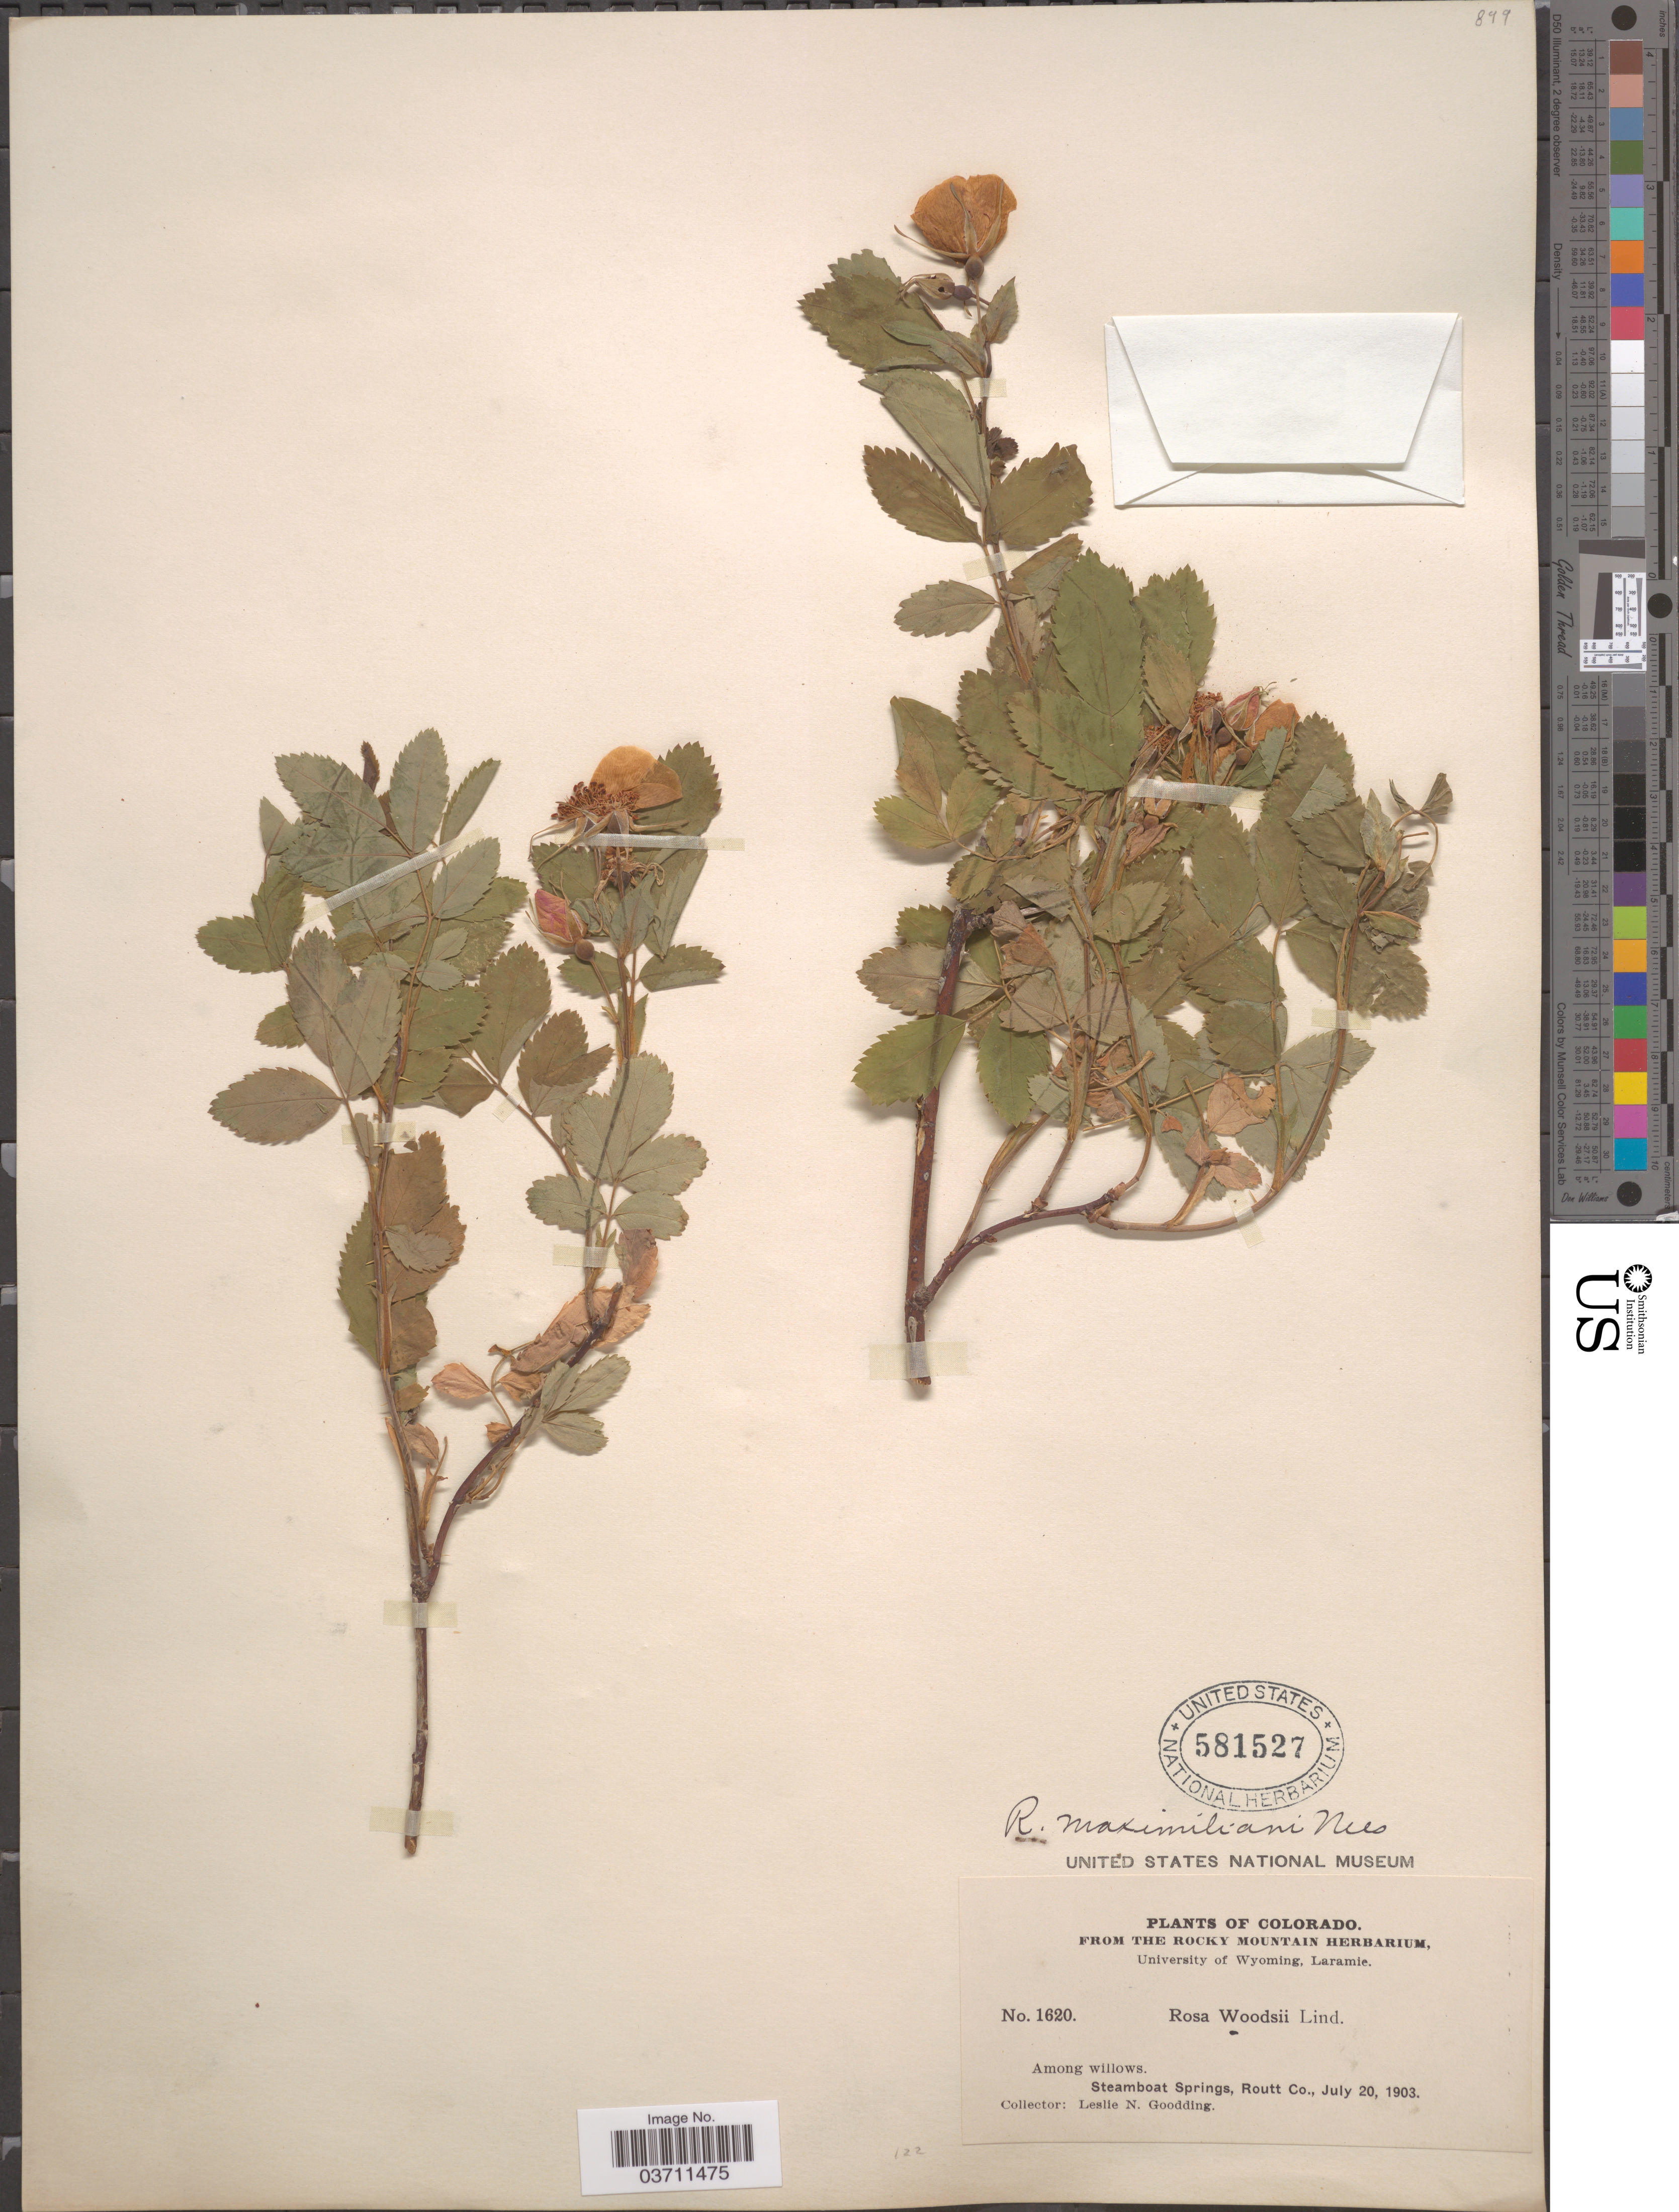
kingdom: Plantae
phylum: Tracheophyta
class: Magnoliopsida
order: Rosales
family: Rosaceae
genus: Rosa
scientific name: Rosa maximiliani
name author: Nees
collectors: L. N. Goodding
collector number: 1620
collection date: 1903-07-20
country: United States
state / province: Colorado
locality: Steamboat Springs, Routt Co.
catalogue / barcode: US 581527